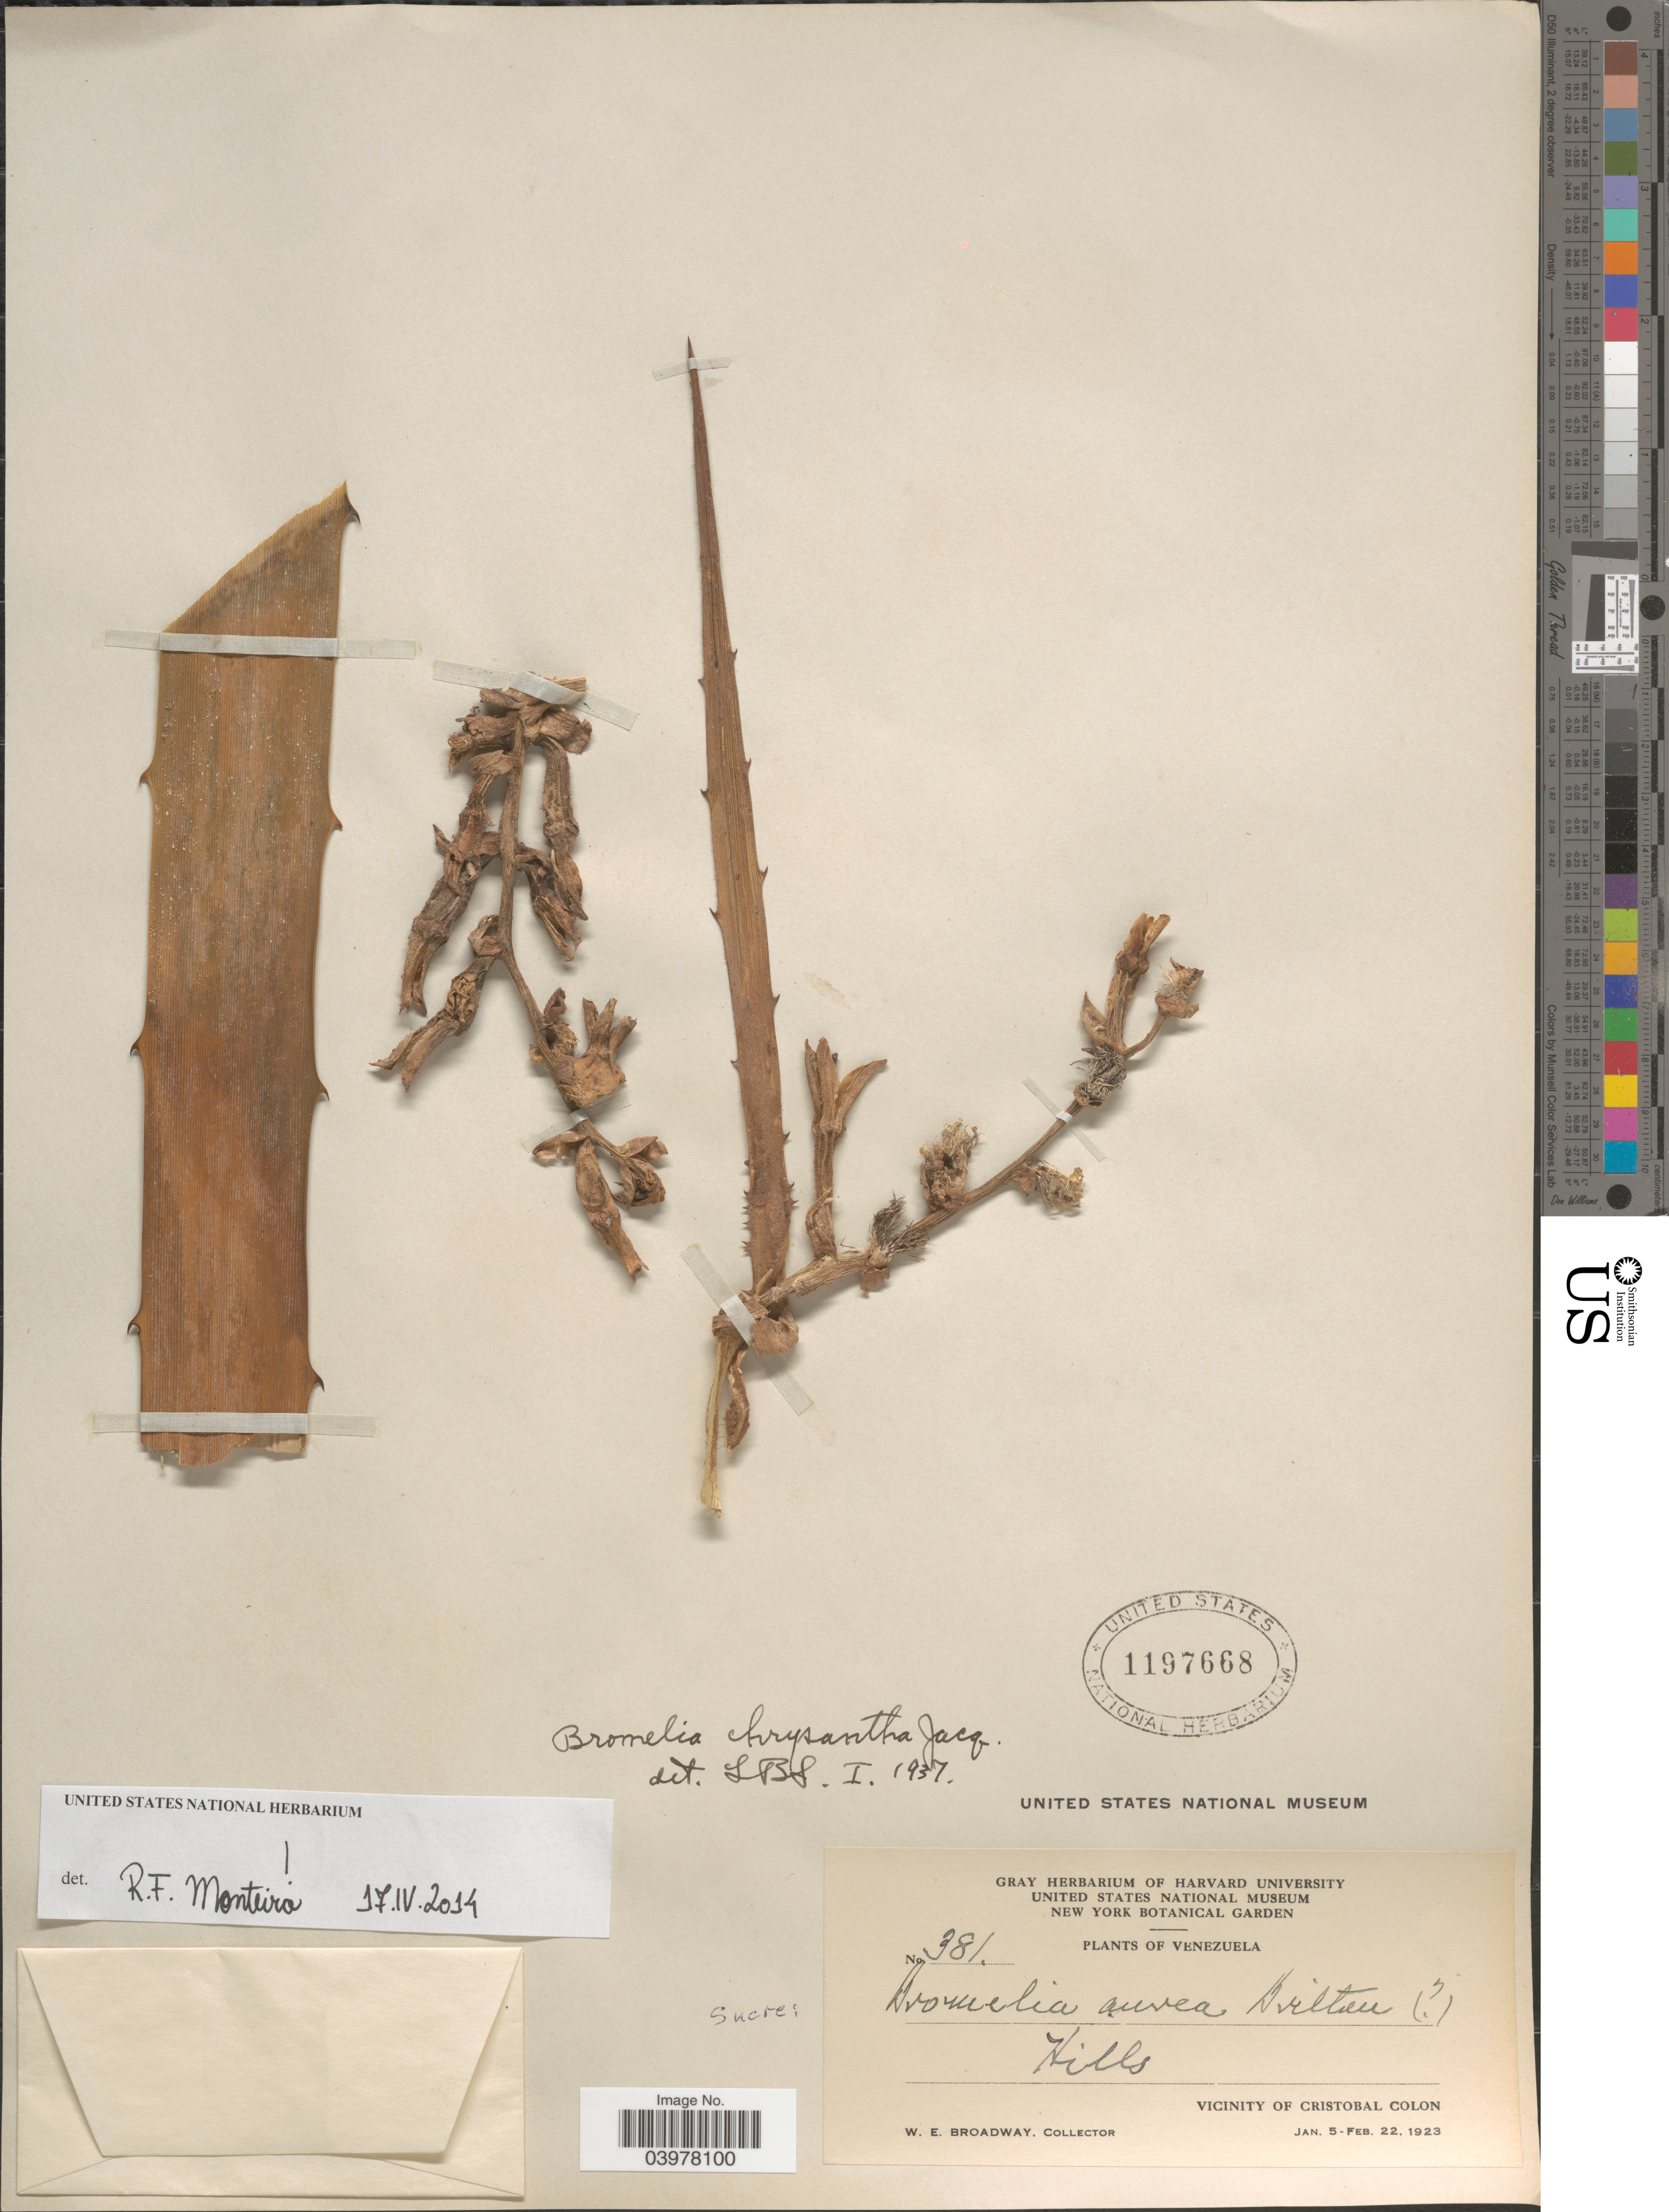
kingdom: Plantae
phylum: Tracheophyta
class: Liliopsida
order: Poales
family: Bromeliaceae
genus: Bromelia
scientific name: Bromelia chrysantha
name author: Jacq.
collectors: W. E. Broadway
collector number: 381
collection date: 1923-01-05/1923-02-22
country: Venezuela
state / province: Sucre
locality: Hills. Vicinity of Cristobal Colon.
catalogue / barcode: US 1197668